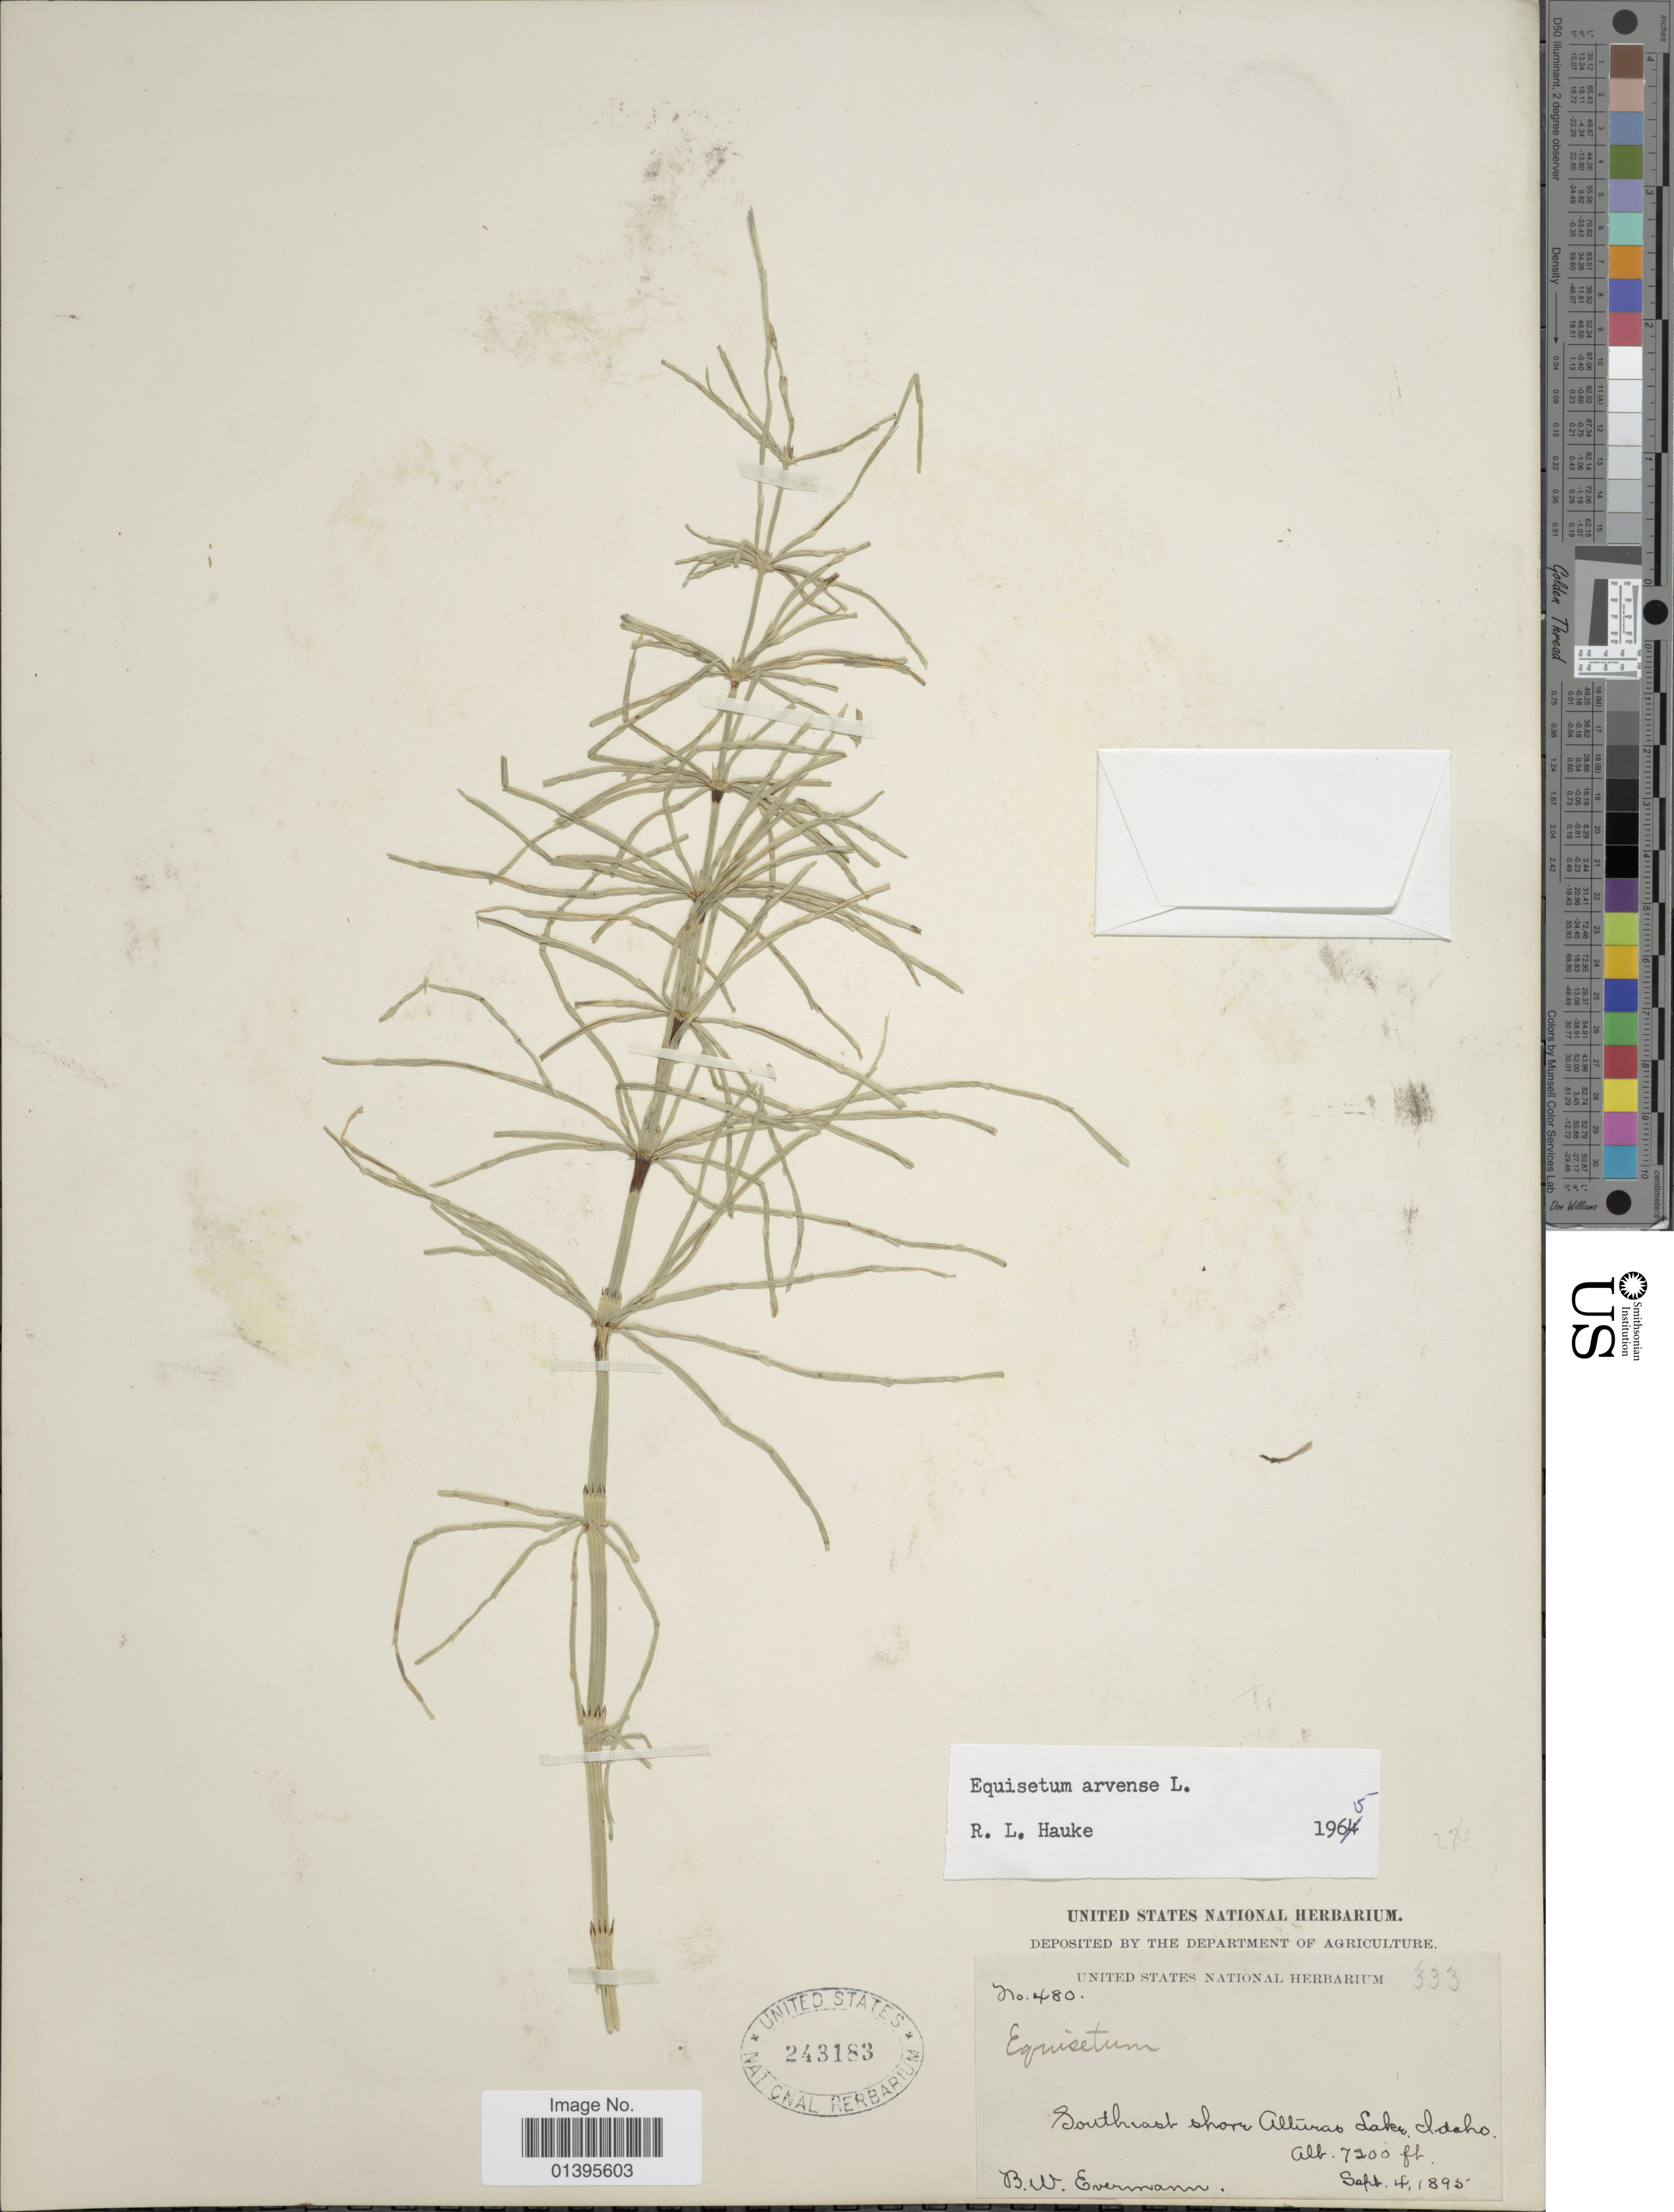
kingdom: Plantae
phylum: Tracheophyta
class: Polypodiopsida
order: Equisetales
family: Equisetaceae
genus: Equisetum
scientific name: Equisetum arvense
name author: L.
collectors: B. W. Evermann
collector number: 480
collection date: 1895-09-04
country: United States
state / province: Idaho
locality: Southeast shore Alluras Lake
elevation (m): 2195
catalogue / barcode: US 243183